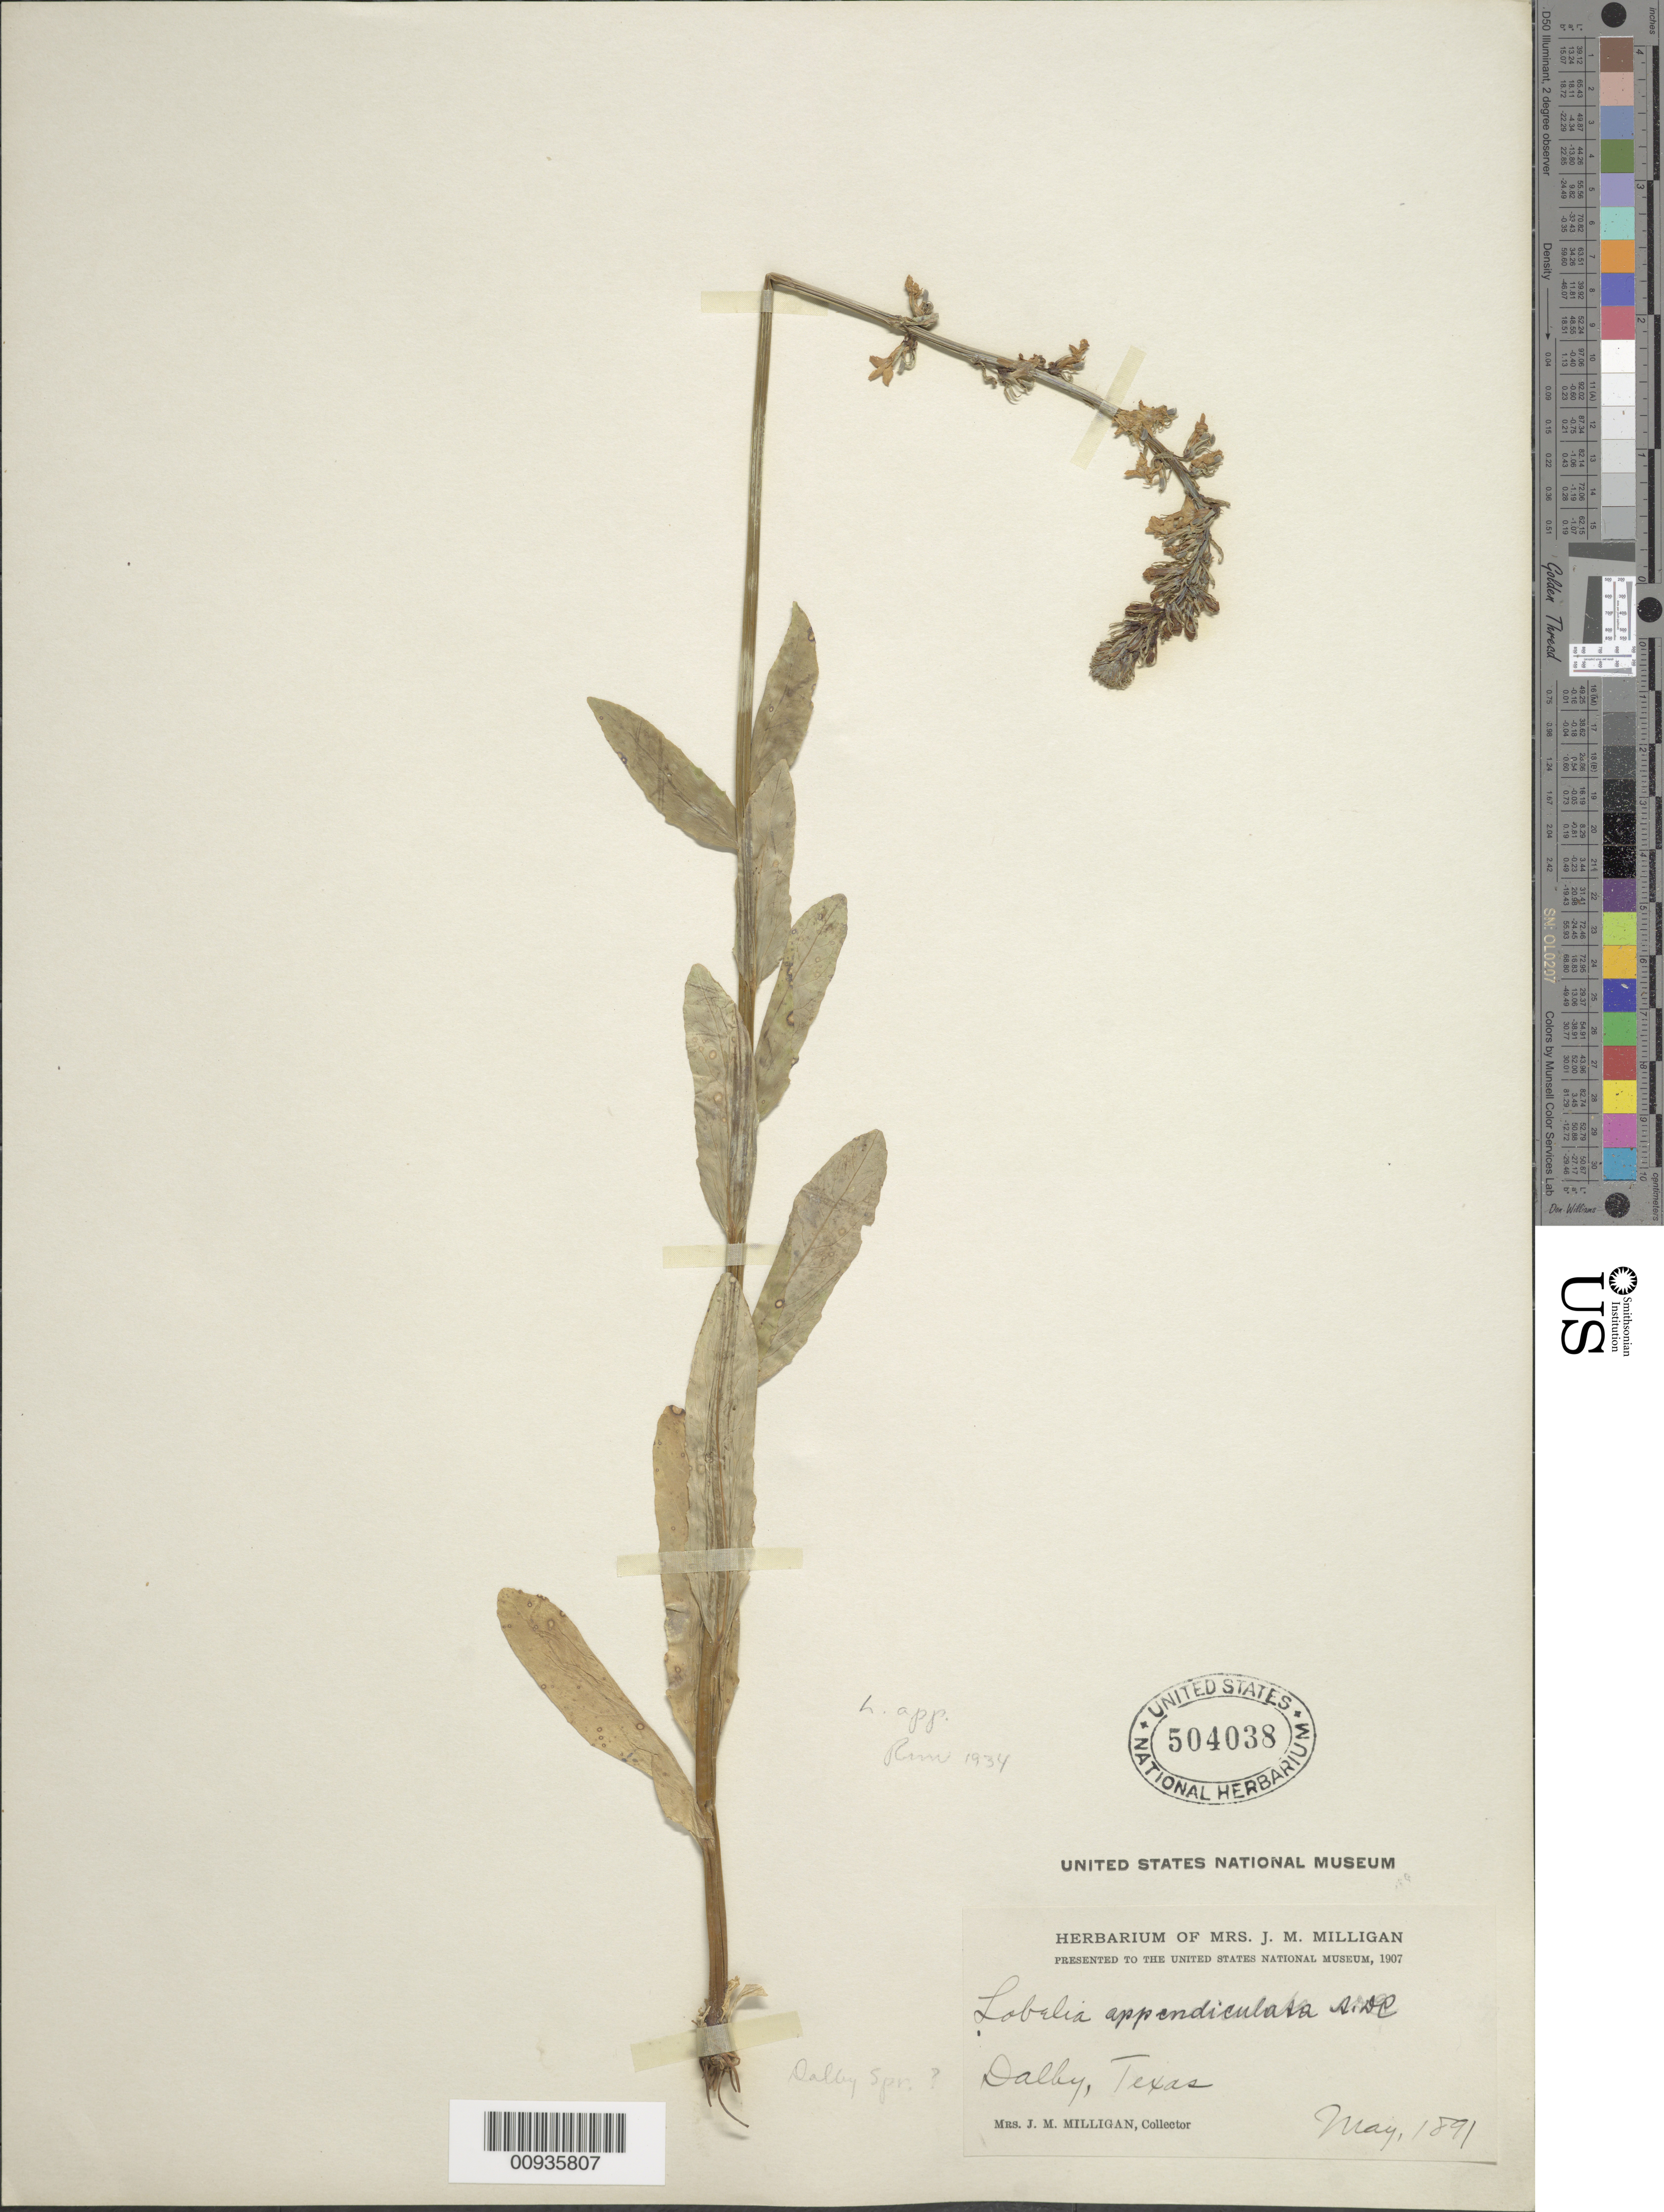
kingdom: Plantae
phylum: Tracheophyta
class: Magnoliopsida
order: Asterales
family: Campanulaceae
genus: Lobelia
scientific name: Lobelia appendiculata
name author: A. DC.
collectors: J. M. Milligan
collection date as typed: May 1891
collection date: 1891-05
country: United States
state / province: Texas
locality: Dabby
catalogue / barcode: US 504038